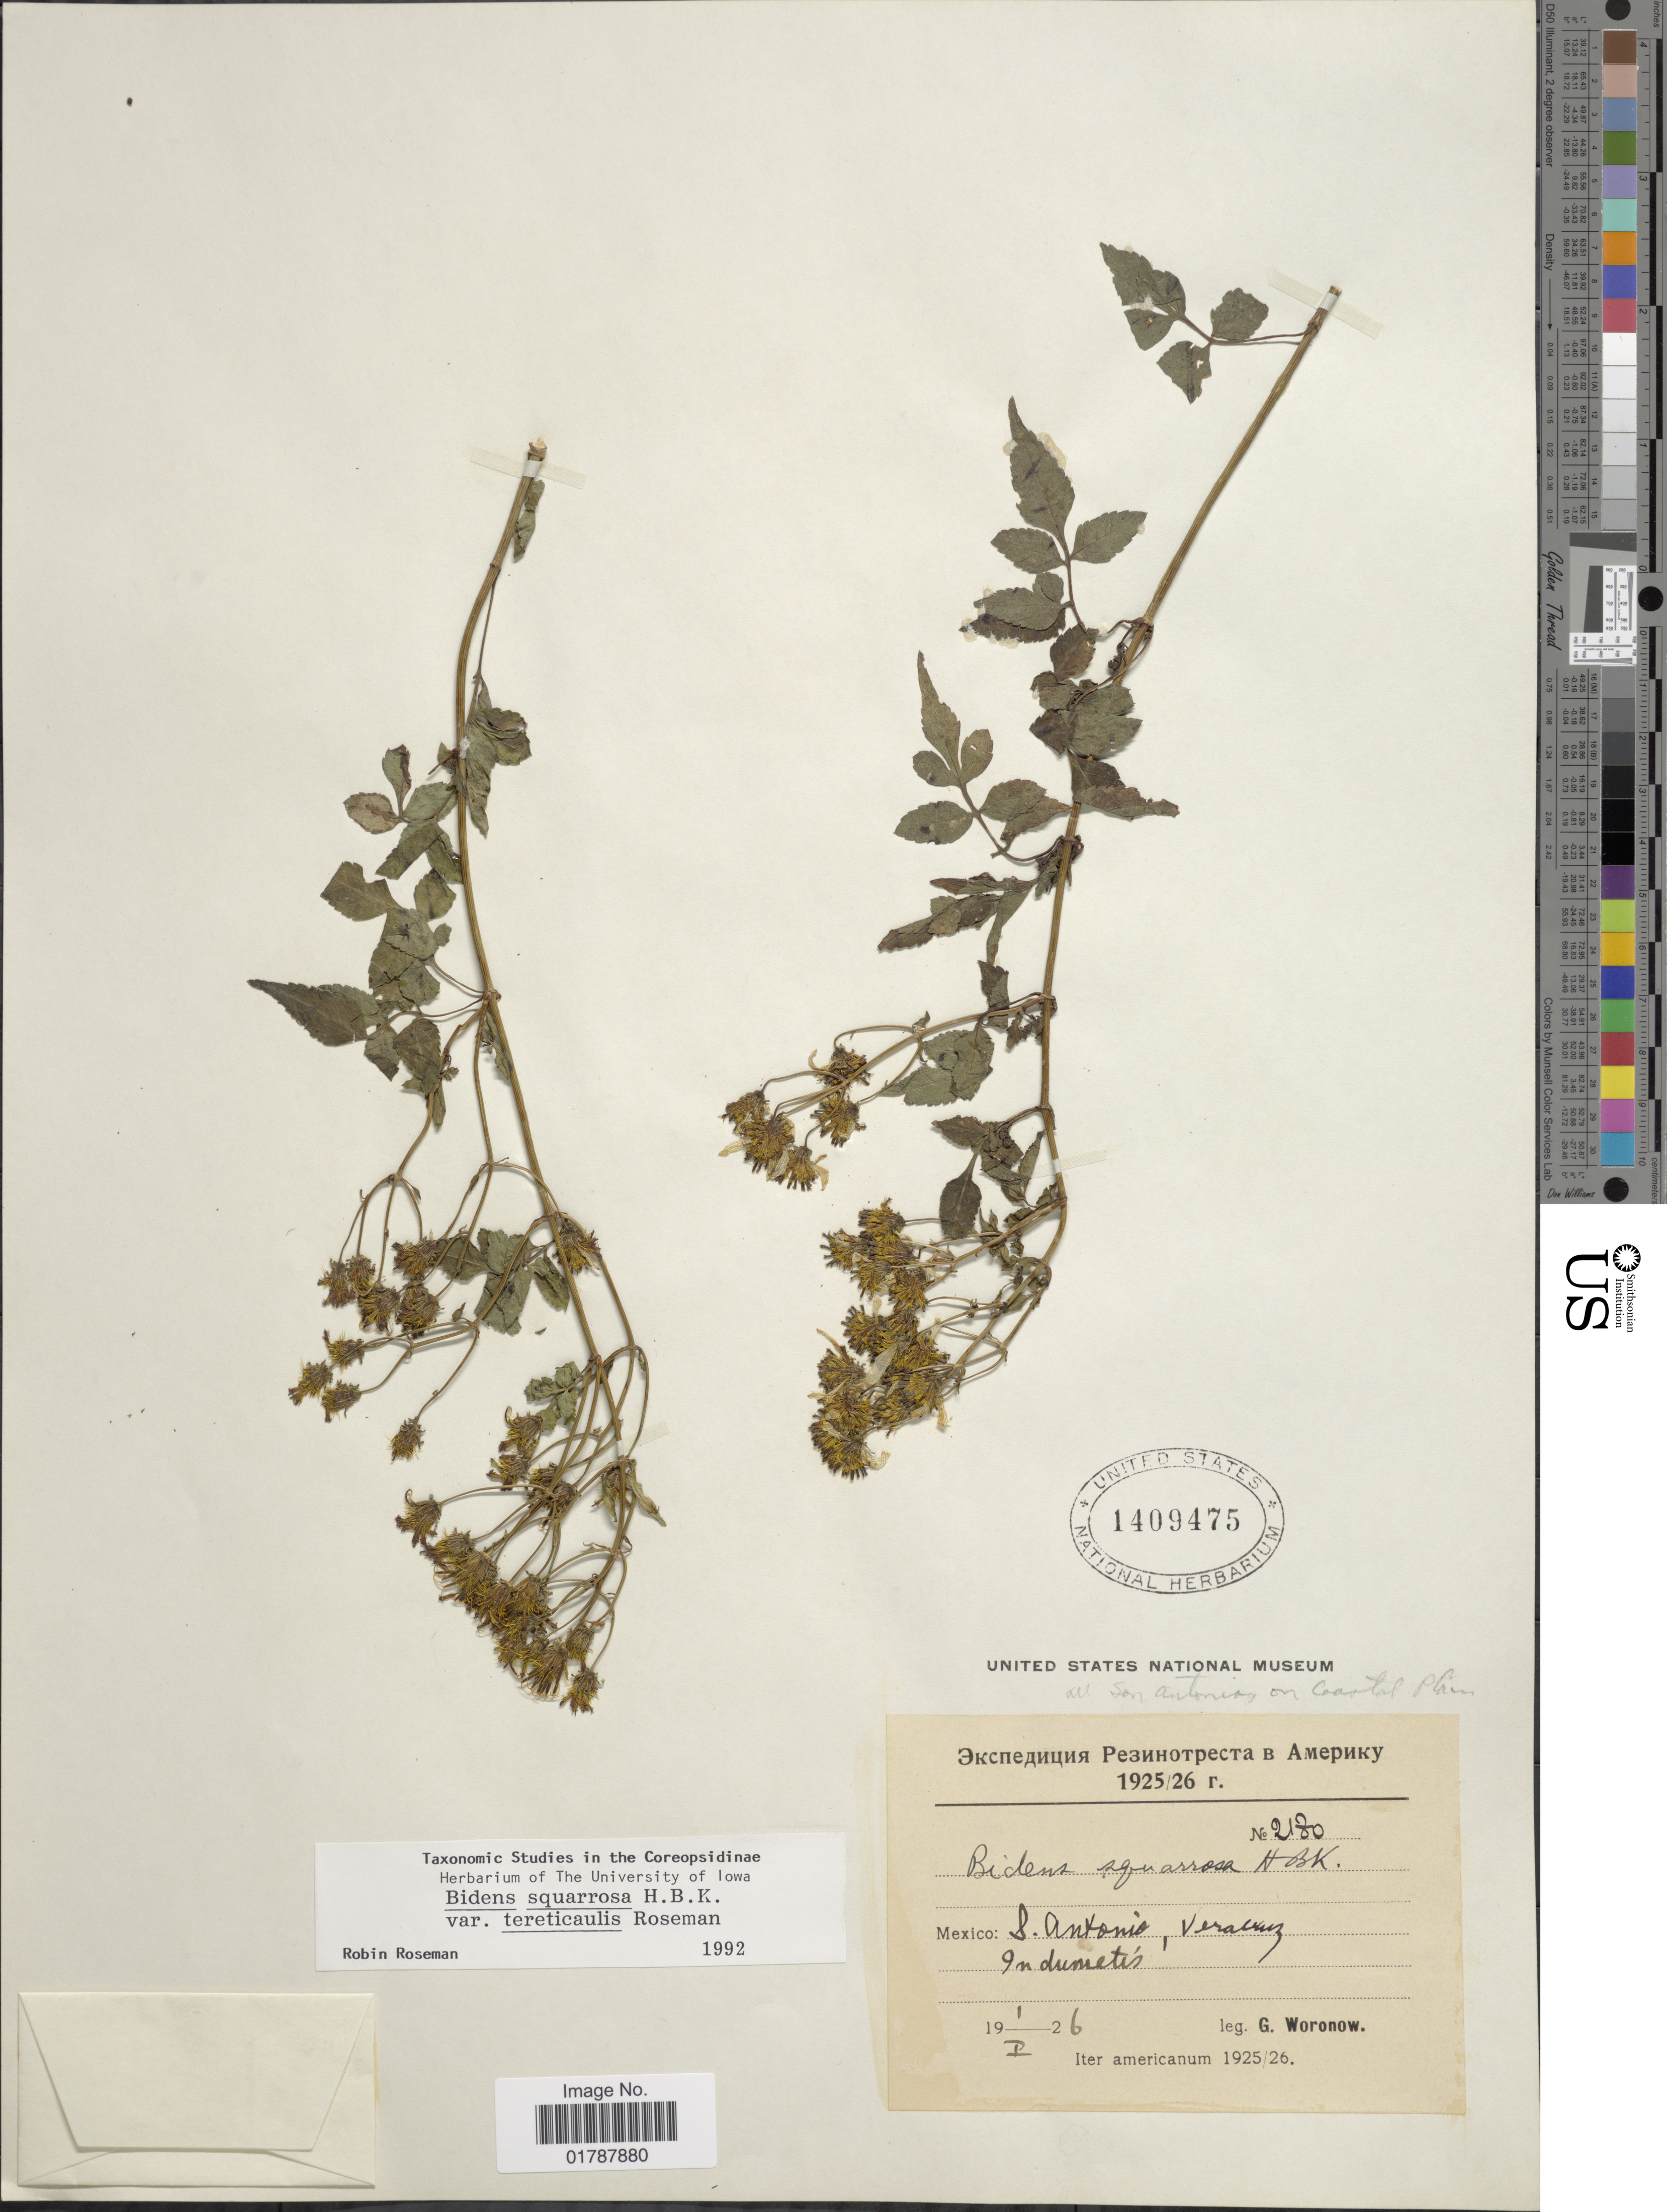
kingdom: Plantae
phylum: Tracheophyta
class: Magnoliopsida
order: Asterales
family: Asteraceae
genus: Bidens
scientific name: Bidens squarrosa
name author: Kunth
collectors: G. Woronow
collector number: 2180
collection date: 1926-01-01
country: Mexico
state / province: Veracruz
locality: Mexico: S. Antonio,VeraCruz, In dumtis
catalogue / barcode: US 1409475